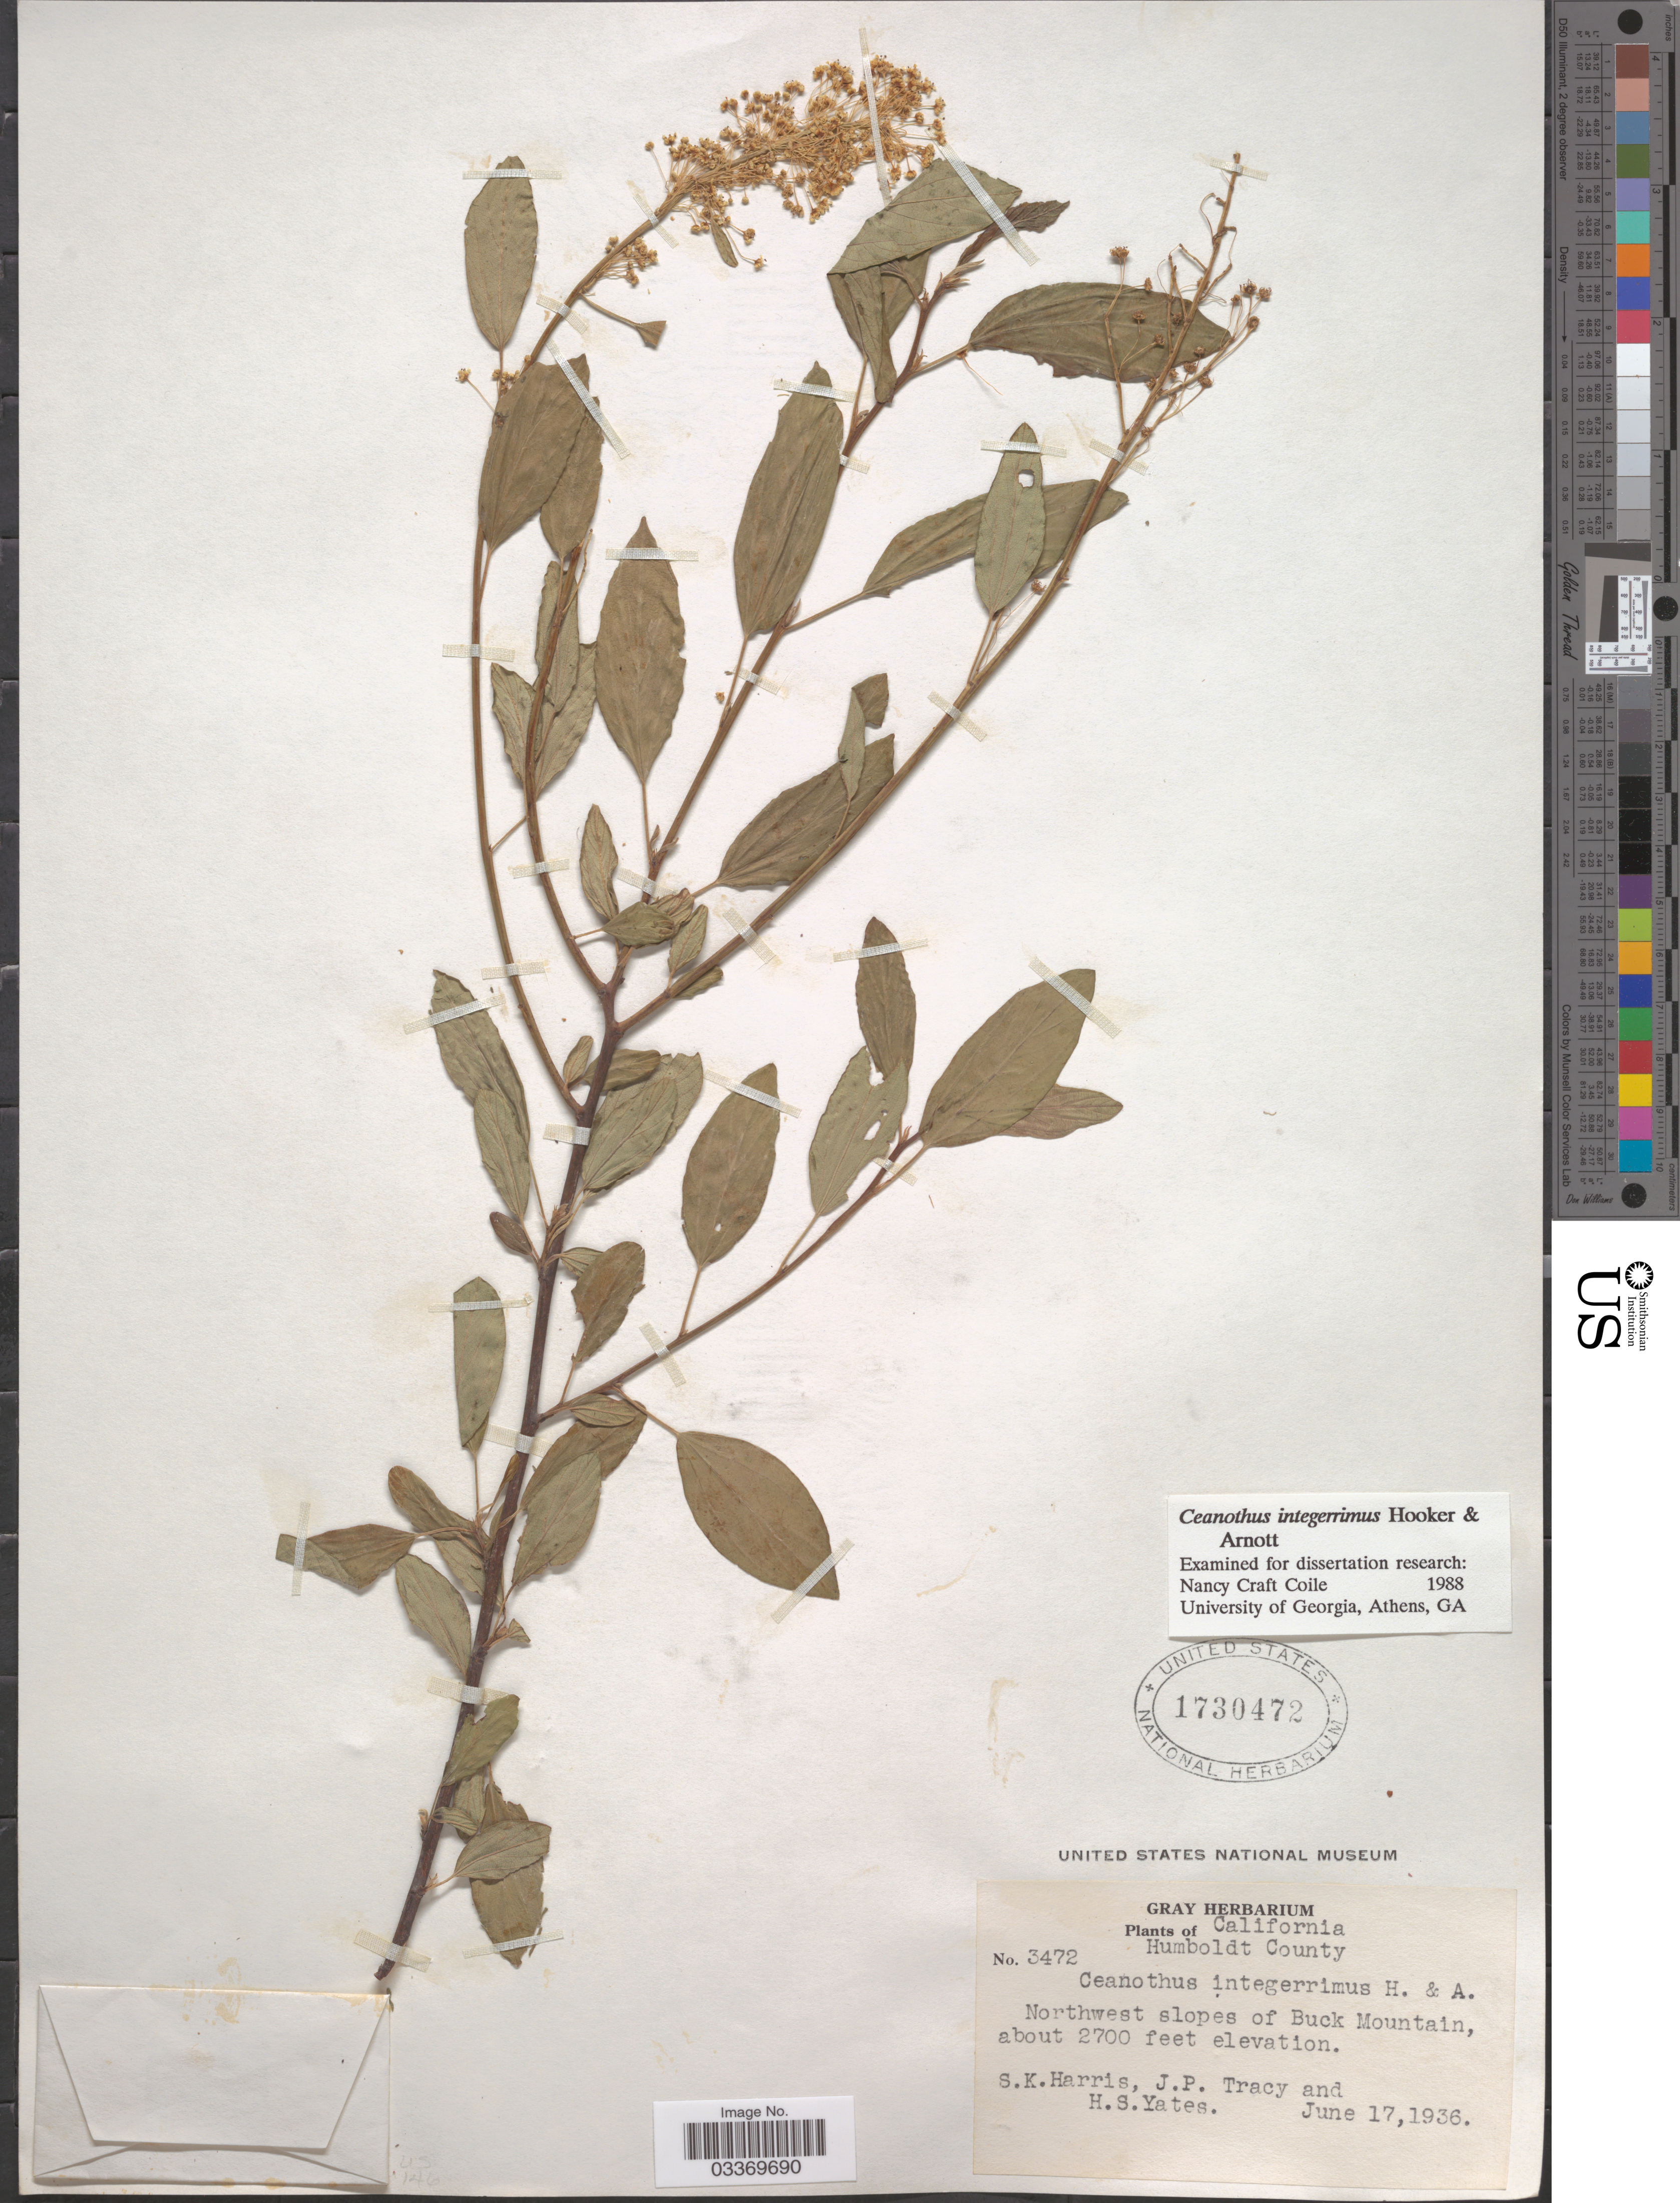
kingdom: Plantae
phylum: Tracheophyta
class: Magnoliopsida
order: Rosales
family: Rhamnaceae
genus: Ceanothus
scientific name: Ceanothus integerrimus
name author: Hook. & Arn.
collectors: S. K. Harris, J. Tracy & H. S. Yates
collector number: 3472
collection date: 1936-06-17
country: United States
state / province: California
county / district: Humboldt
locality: Humboldt County. Northwest slopes of Buck Mountain.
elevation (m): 823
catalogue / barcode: US 1730472